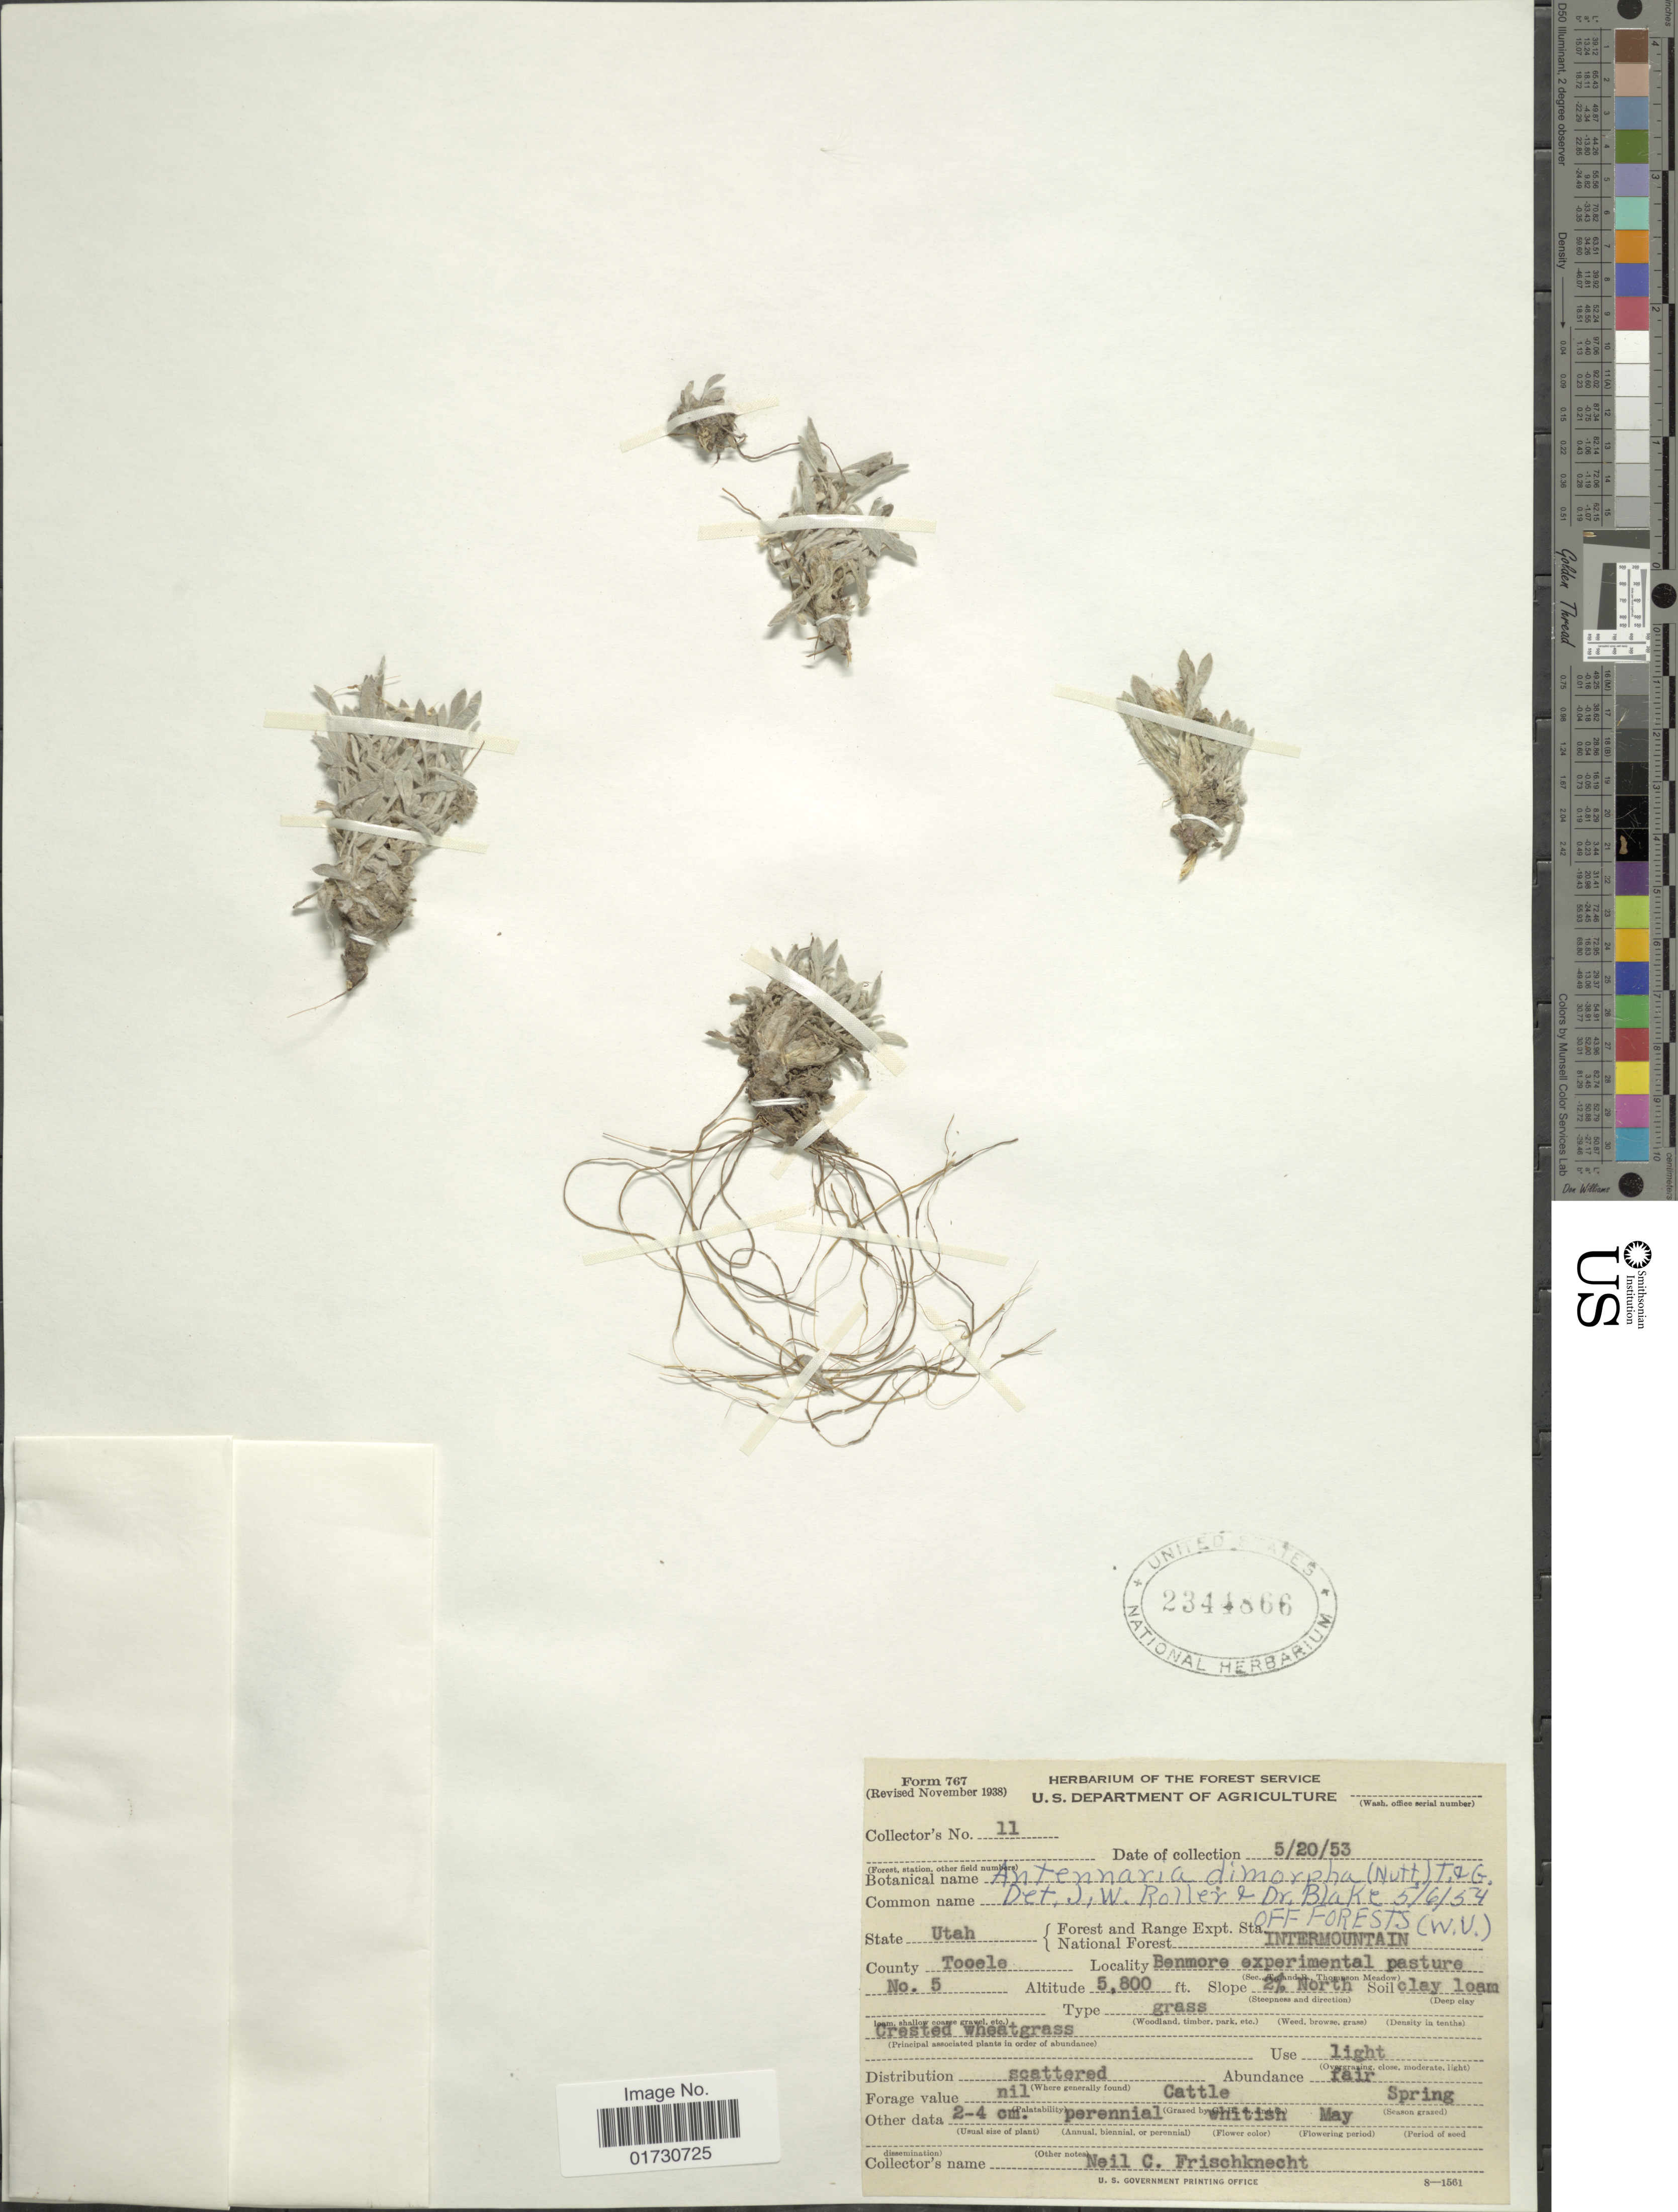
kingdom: Plantae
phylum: Tracheophyta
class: Magnoliopsida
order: Asterales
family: Asteraceae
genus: Antennaria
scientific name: Antennaria dimorpha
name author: (Nutt.) Torr. & A. Gray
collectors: -. Frischknecht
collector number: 11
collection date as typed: Transcribed d/m/y: 20/5/53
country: United States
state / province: Utah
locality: State Utah, county Tooele, Benmore experimental pasture,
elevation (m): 1768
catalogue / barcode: US 2344866